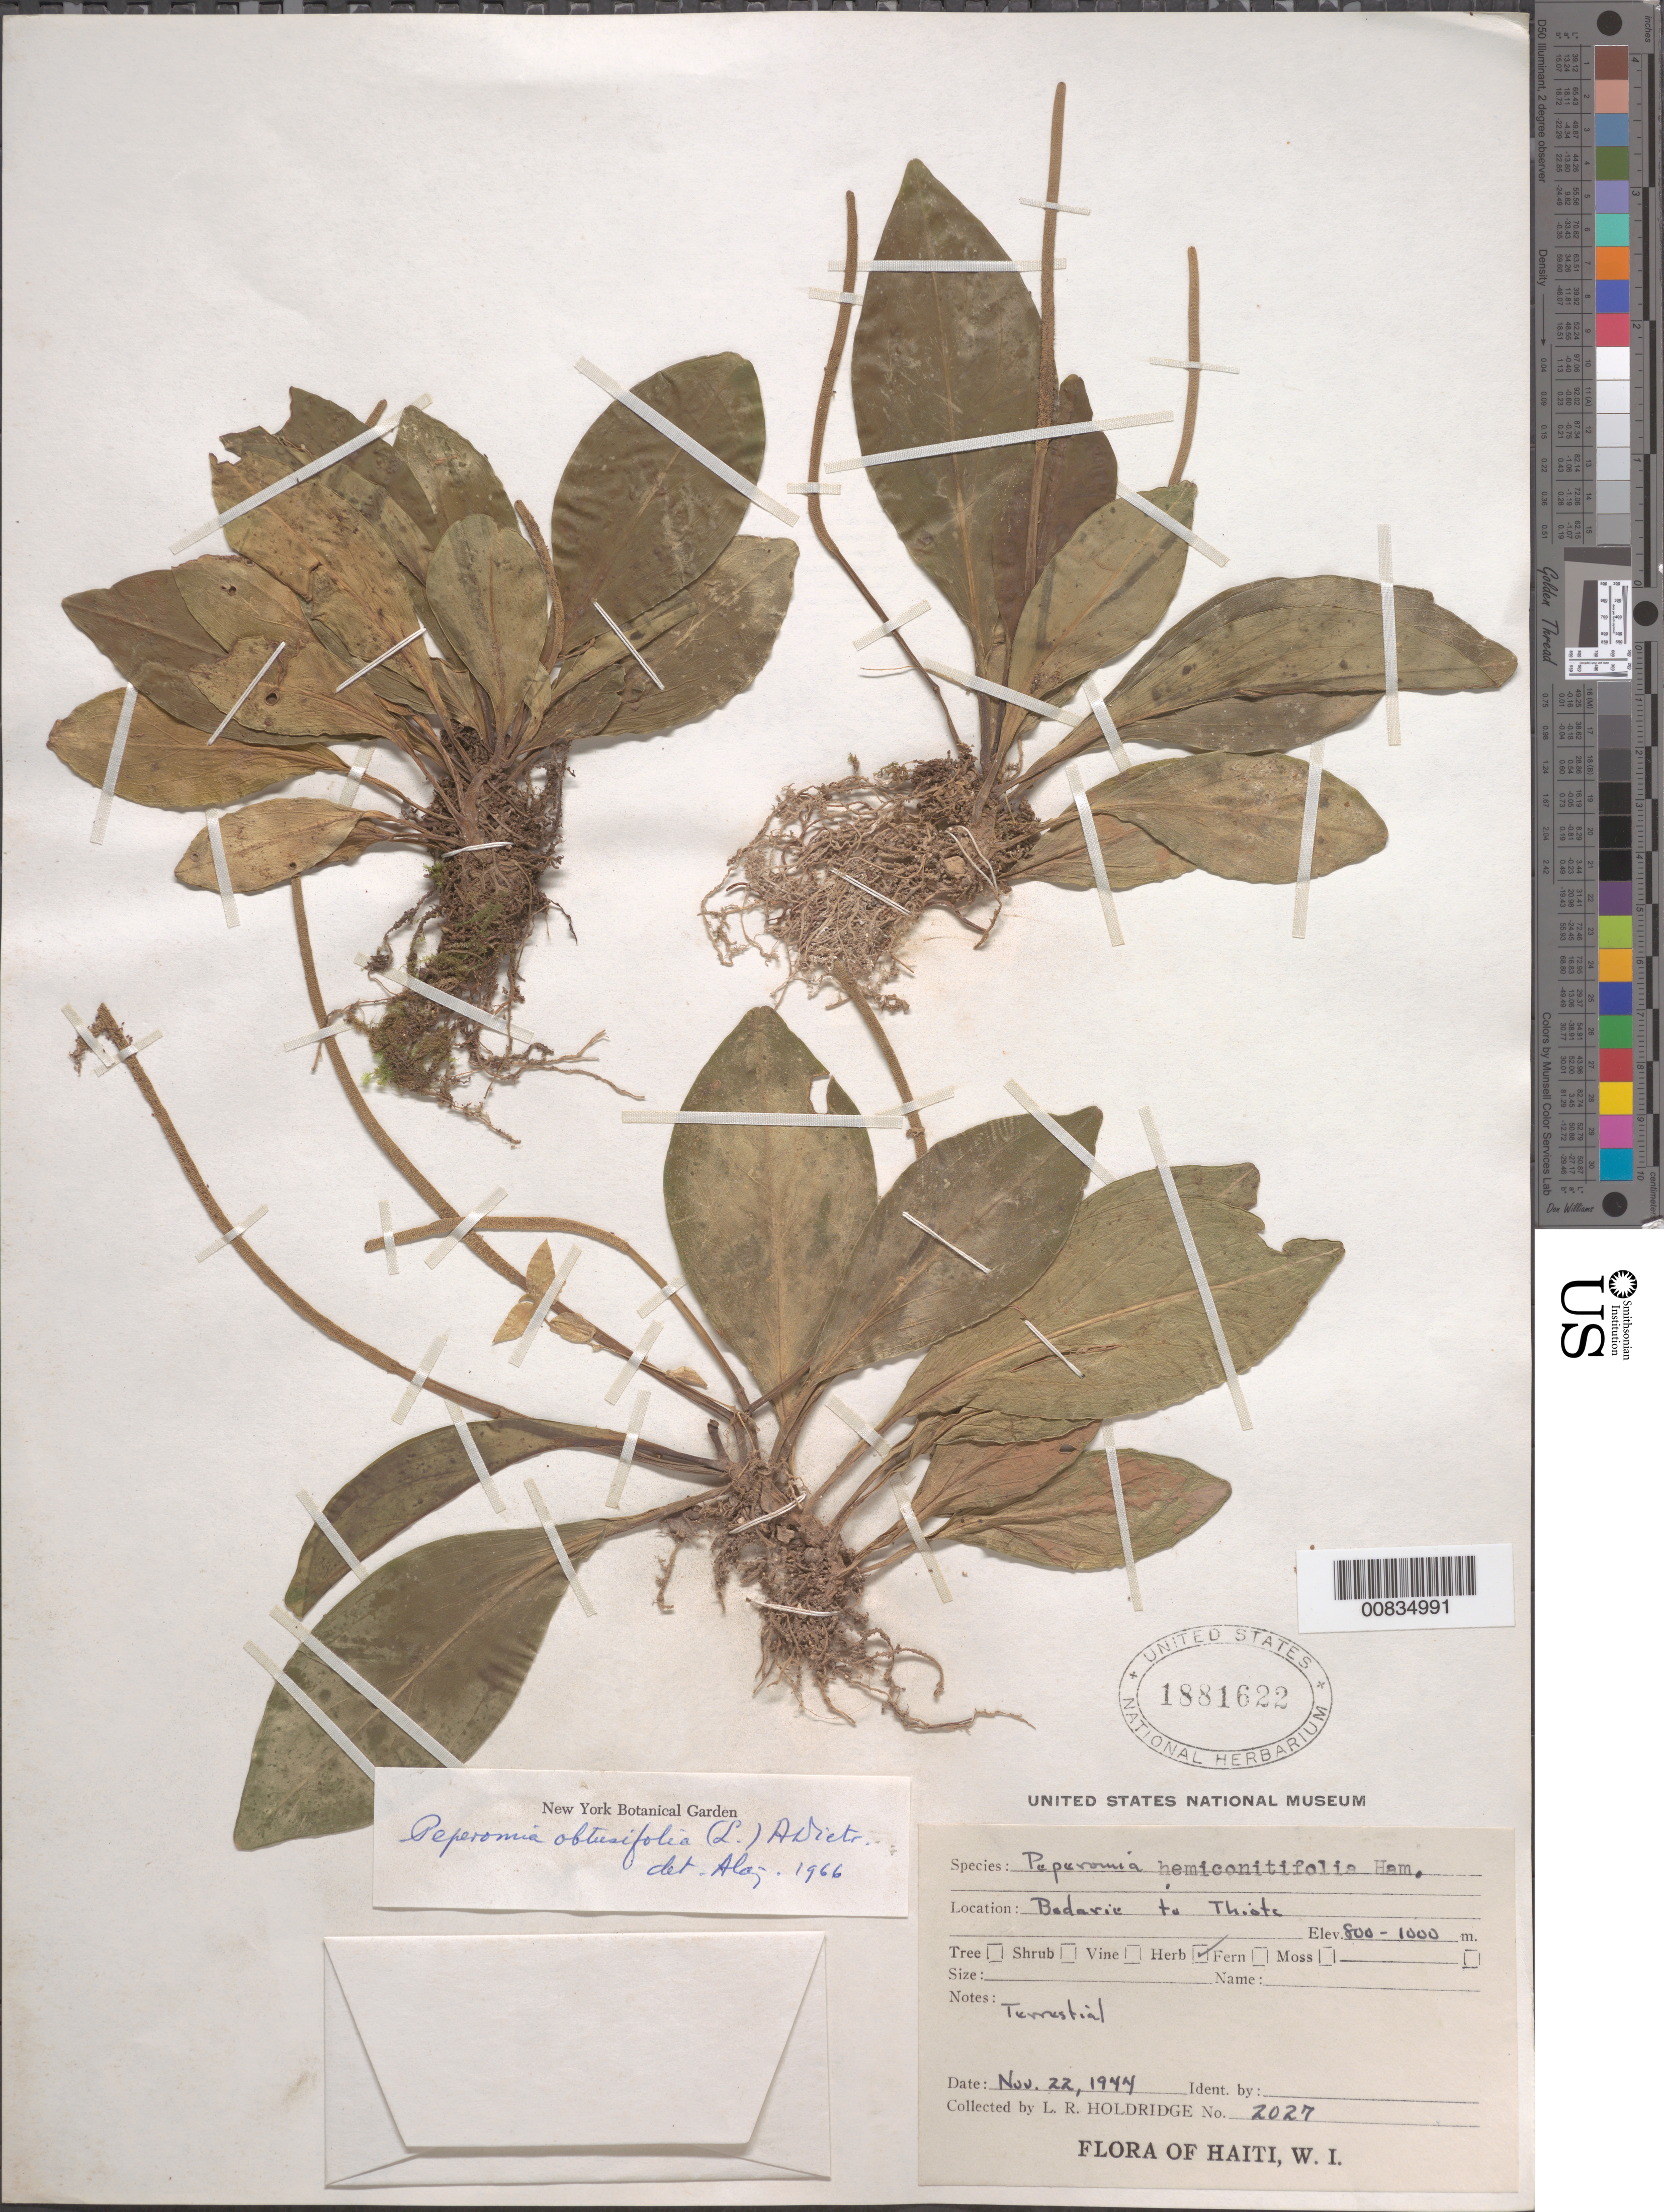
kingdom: Plantae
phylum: Tracheophyta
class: Magnoliopsida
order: Piperales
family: Piperaceae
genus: Peperomia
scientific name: Peperomia obtusifolia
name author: (L.) A. Dietr.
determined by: Liogier, Alain H.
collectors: L. Holdridge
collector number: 2027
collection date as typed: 22 Nov 1944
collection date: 1944-11-22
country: Haiti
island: Hispaniola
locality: Bodarie to Thiote.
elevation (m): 800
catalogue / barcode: US 1881622